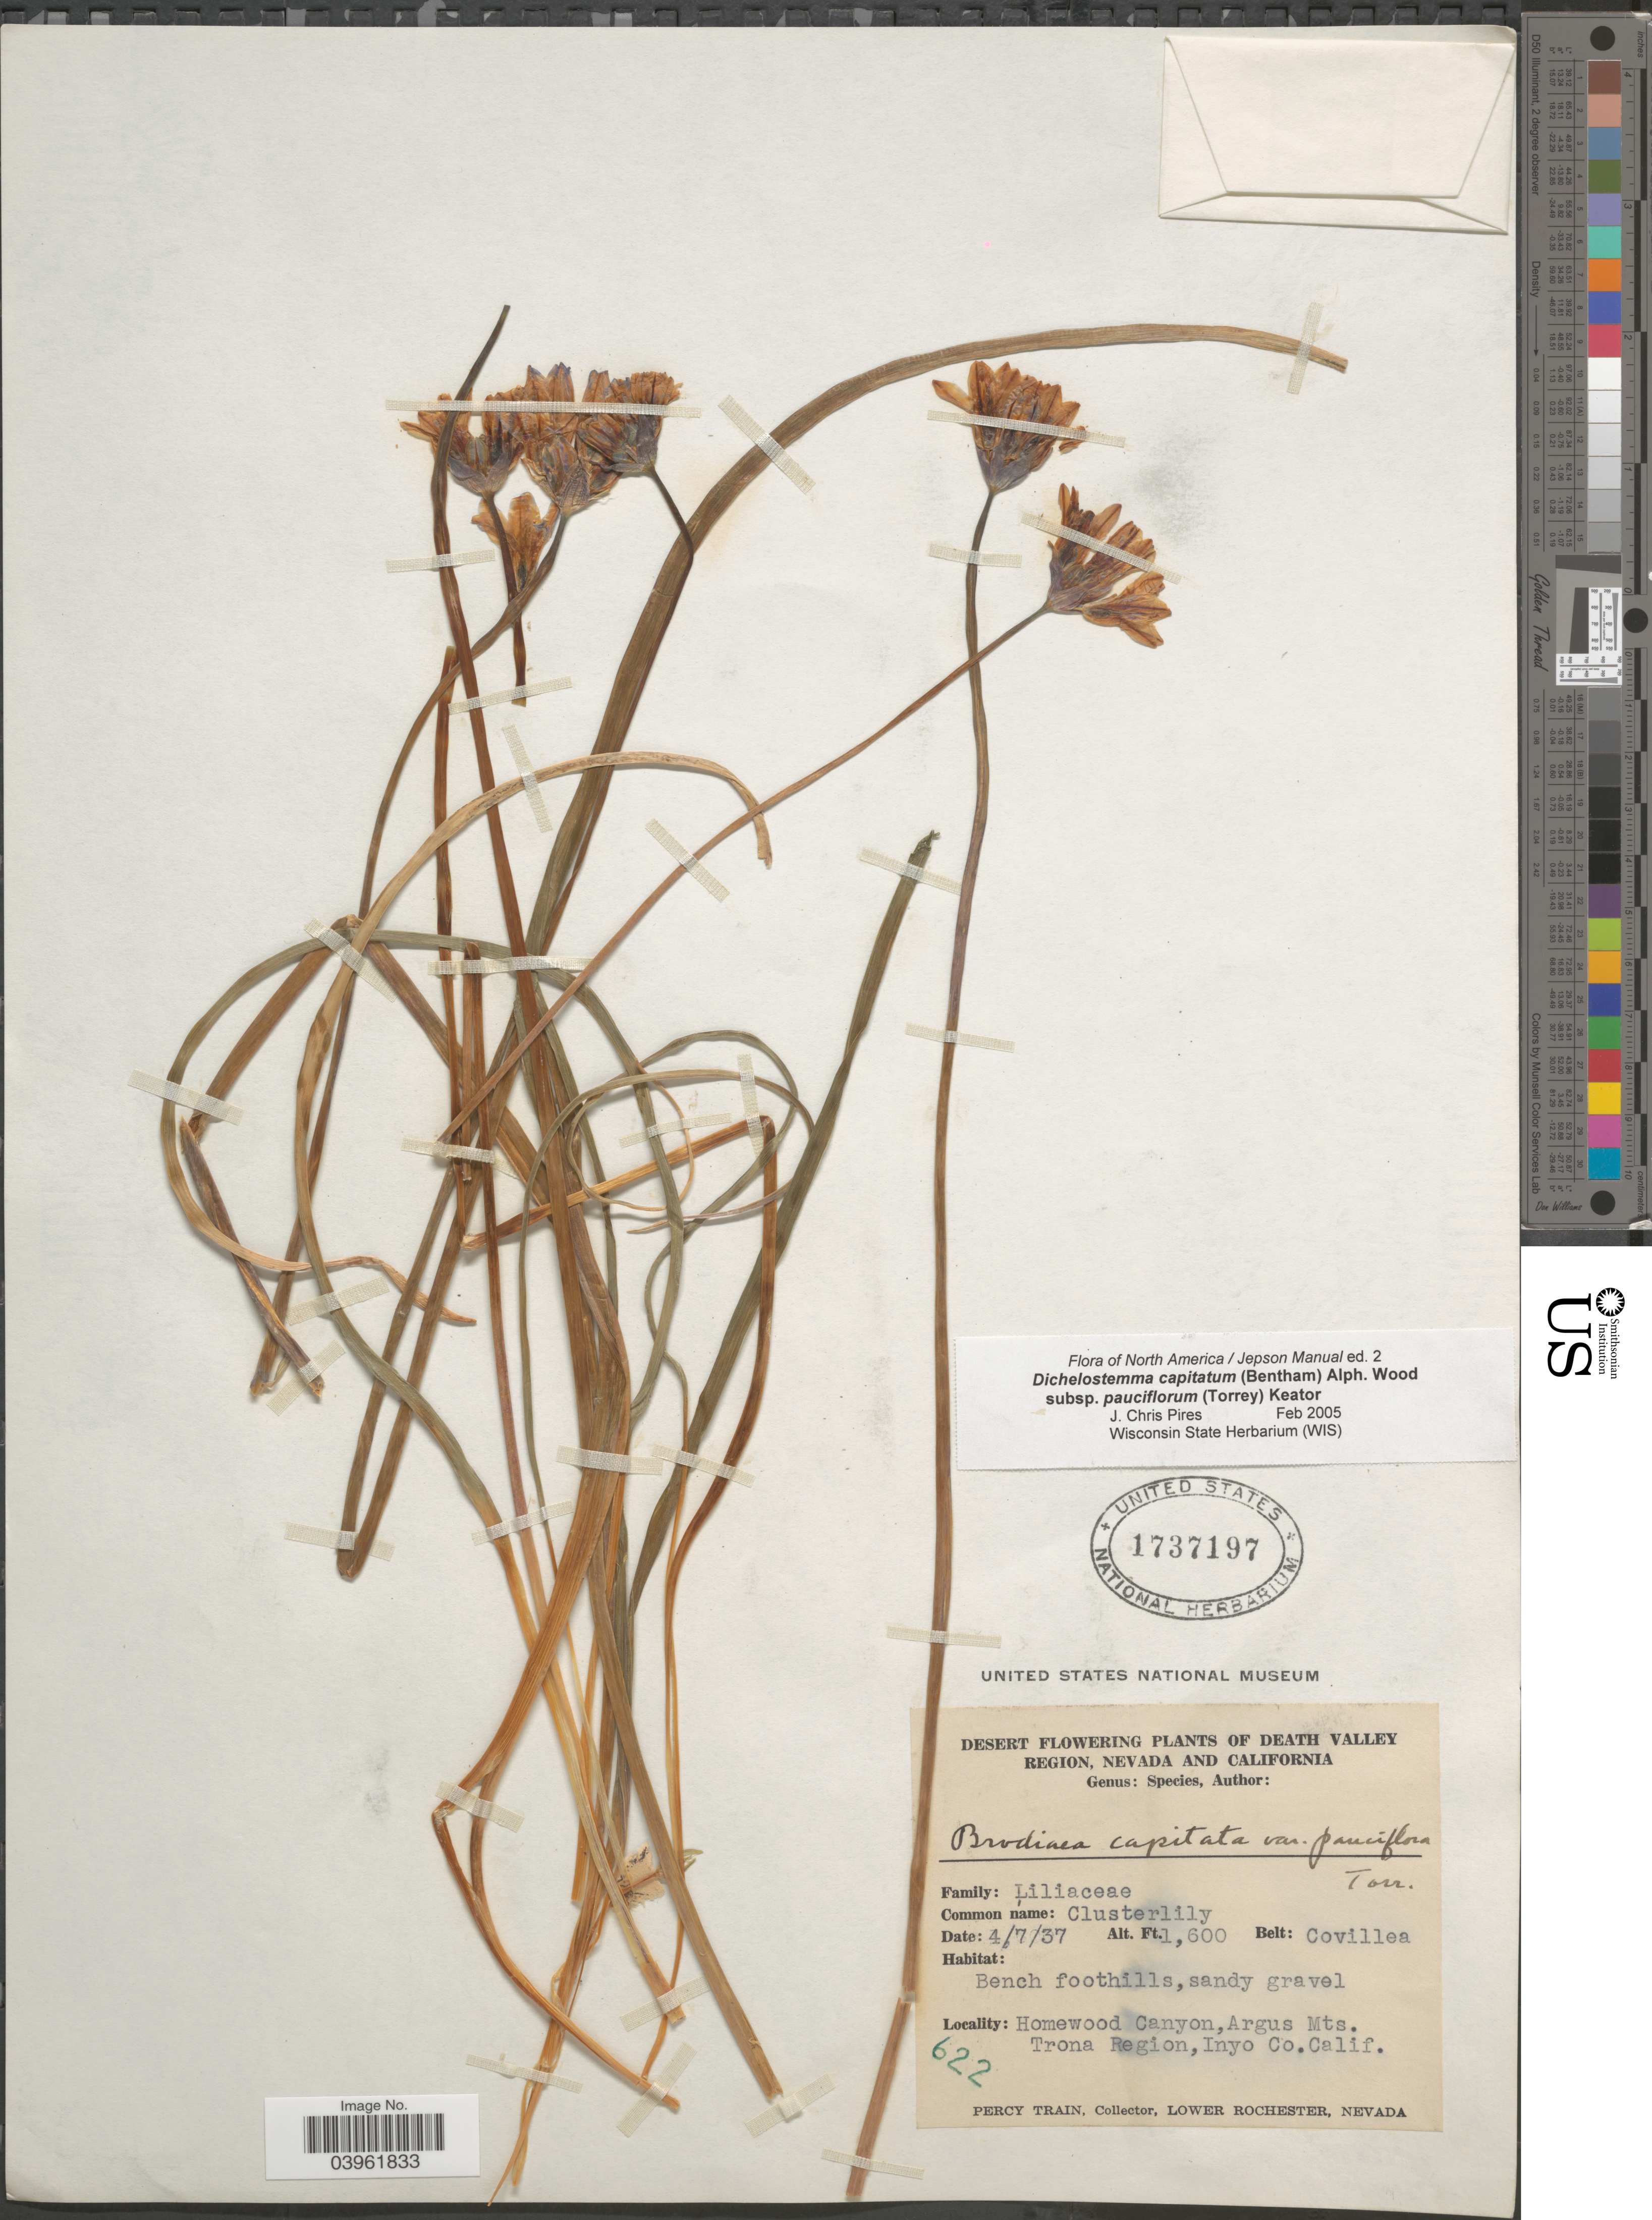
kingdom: Plantae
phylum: Tracheophyta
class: Liliopsida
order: Asparagales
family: Asparagaceae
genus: Dichelostemma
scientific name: Dichelostemma capitatum subsp. pauciflorum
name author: (Torr.) Keator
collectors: P. Train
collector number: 622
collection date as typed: Transcribed d/m/y: 7/4/37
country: United States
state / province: California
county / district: Inyo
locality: Death Valley Region. Homewood Canyon, Argus Mts. Trona Region, Inyo Co.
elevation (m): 488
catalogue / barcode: US 1737197